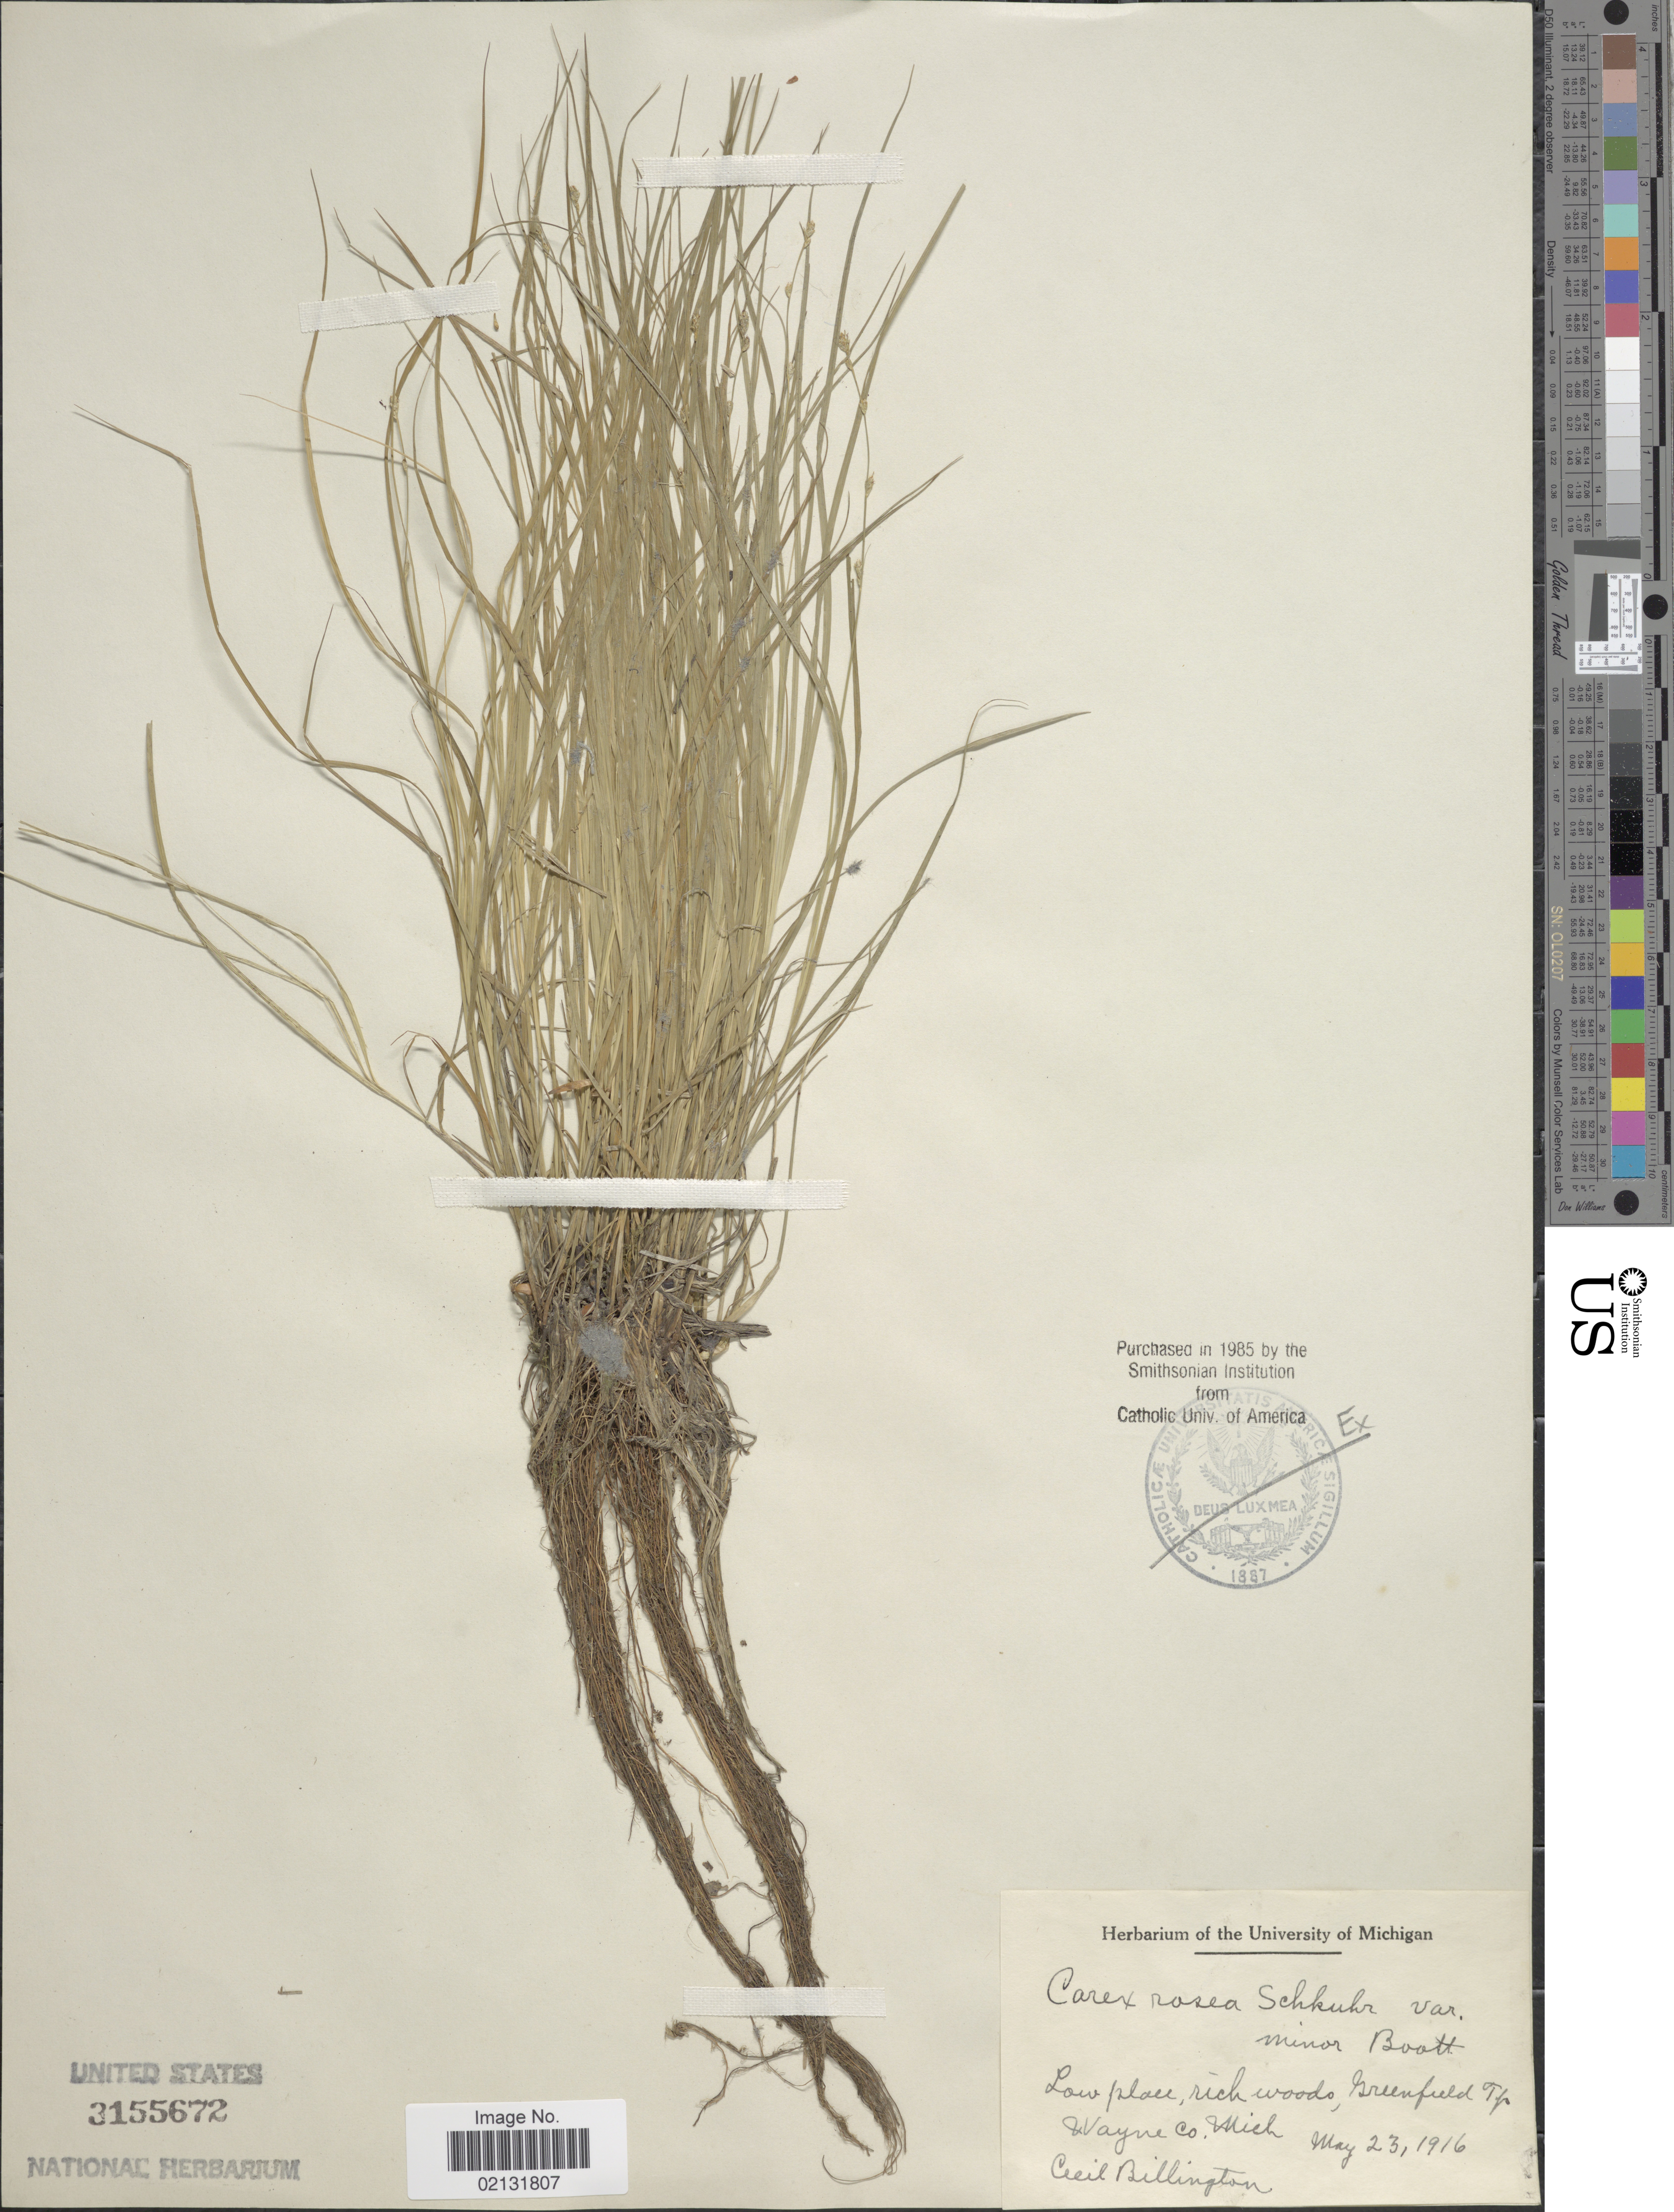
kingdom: Plantae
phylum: Tracheophyta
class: Liliopsida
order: Poales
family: Cyperaceae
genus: Carex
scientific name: Carex rosea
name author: Willd.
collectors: C. Billington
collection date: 1916-05-23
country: United States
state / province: Michigan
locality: Low place, rich woods, Greenfield Tp, Wayne Co. Mich.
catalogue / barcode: US 3155672